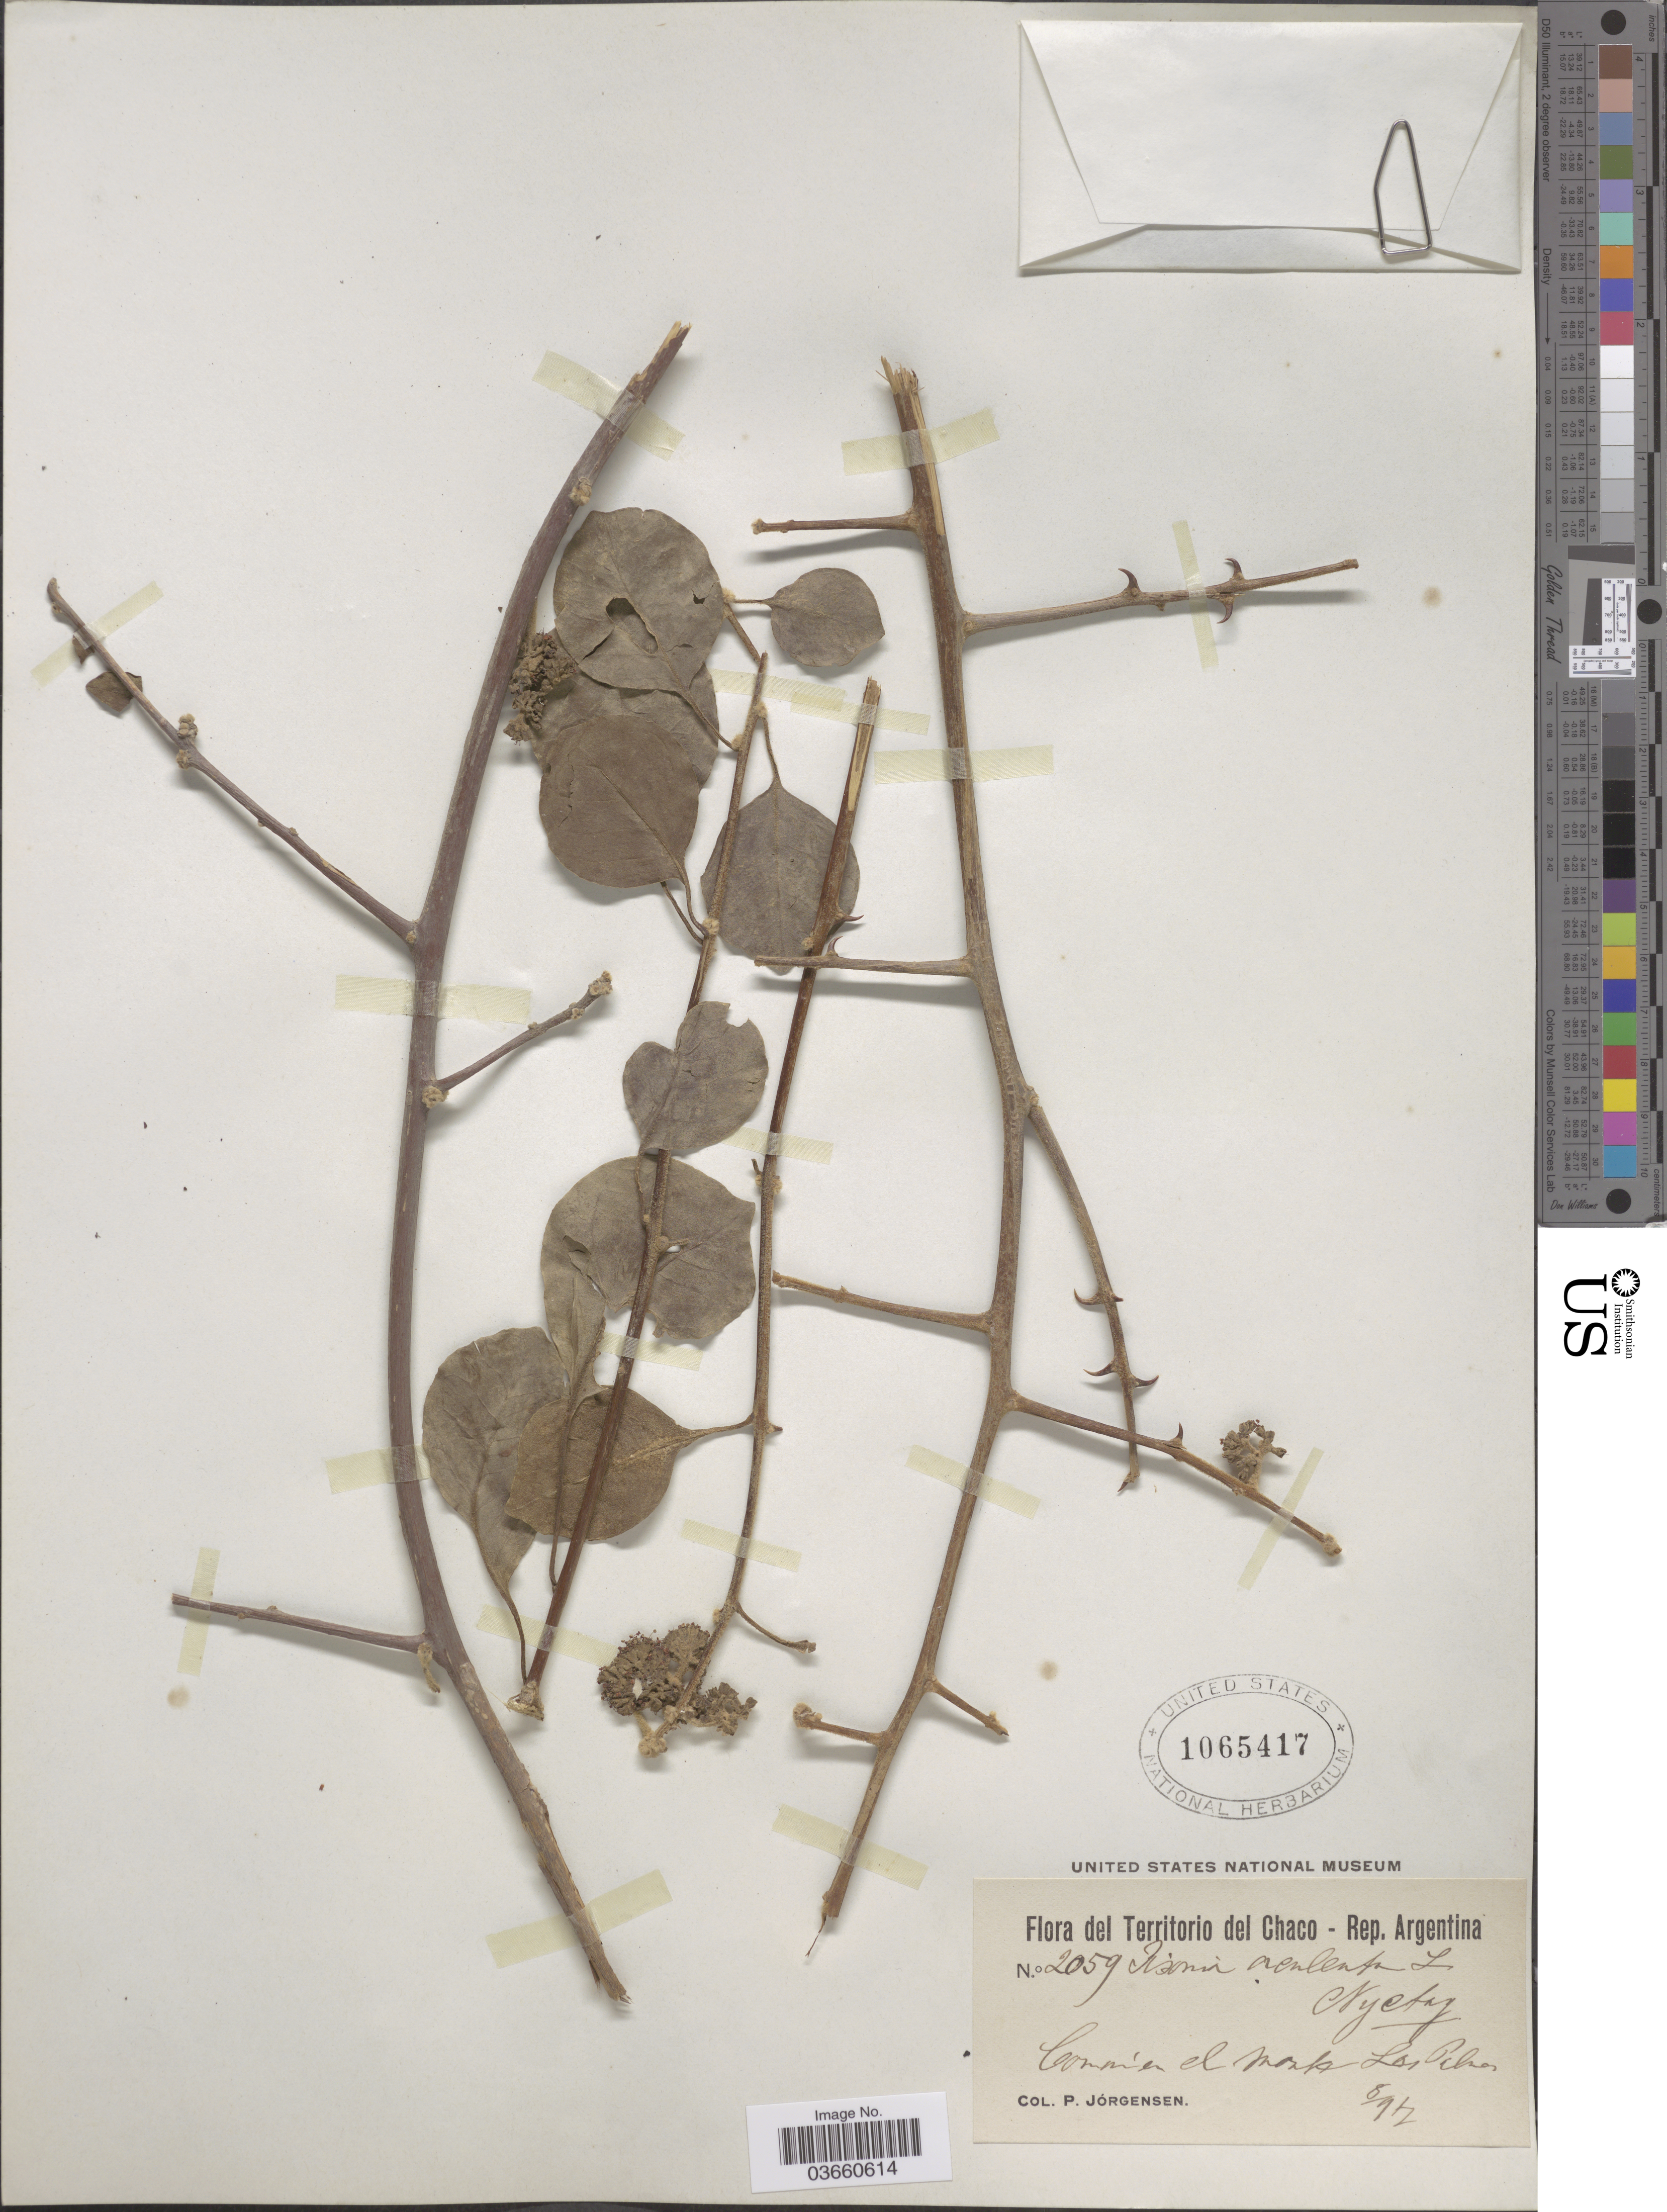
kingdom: Plantae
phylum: Tracheophyta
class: Magnoliopsida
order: Caryophyllales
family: Nyctaginaceae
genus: Pisonia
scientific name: Pisonia aculeata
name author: L.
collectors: P. Jörgensen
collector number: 2059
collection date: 1917-08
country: Argentina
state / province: Chaco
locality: Comun el monte Las Palmas.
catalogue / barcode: US 1065417